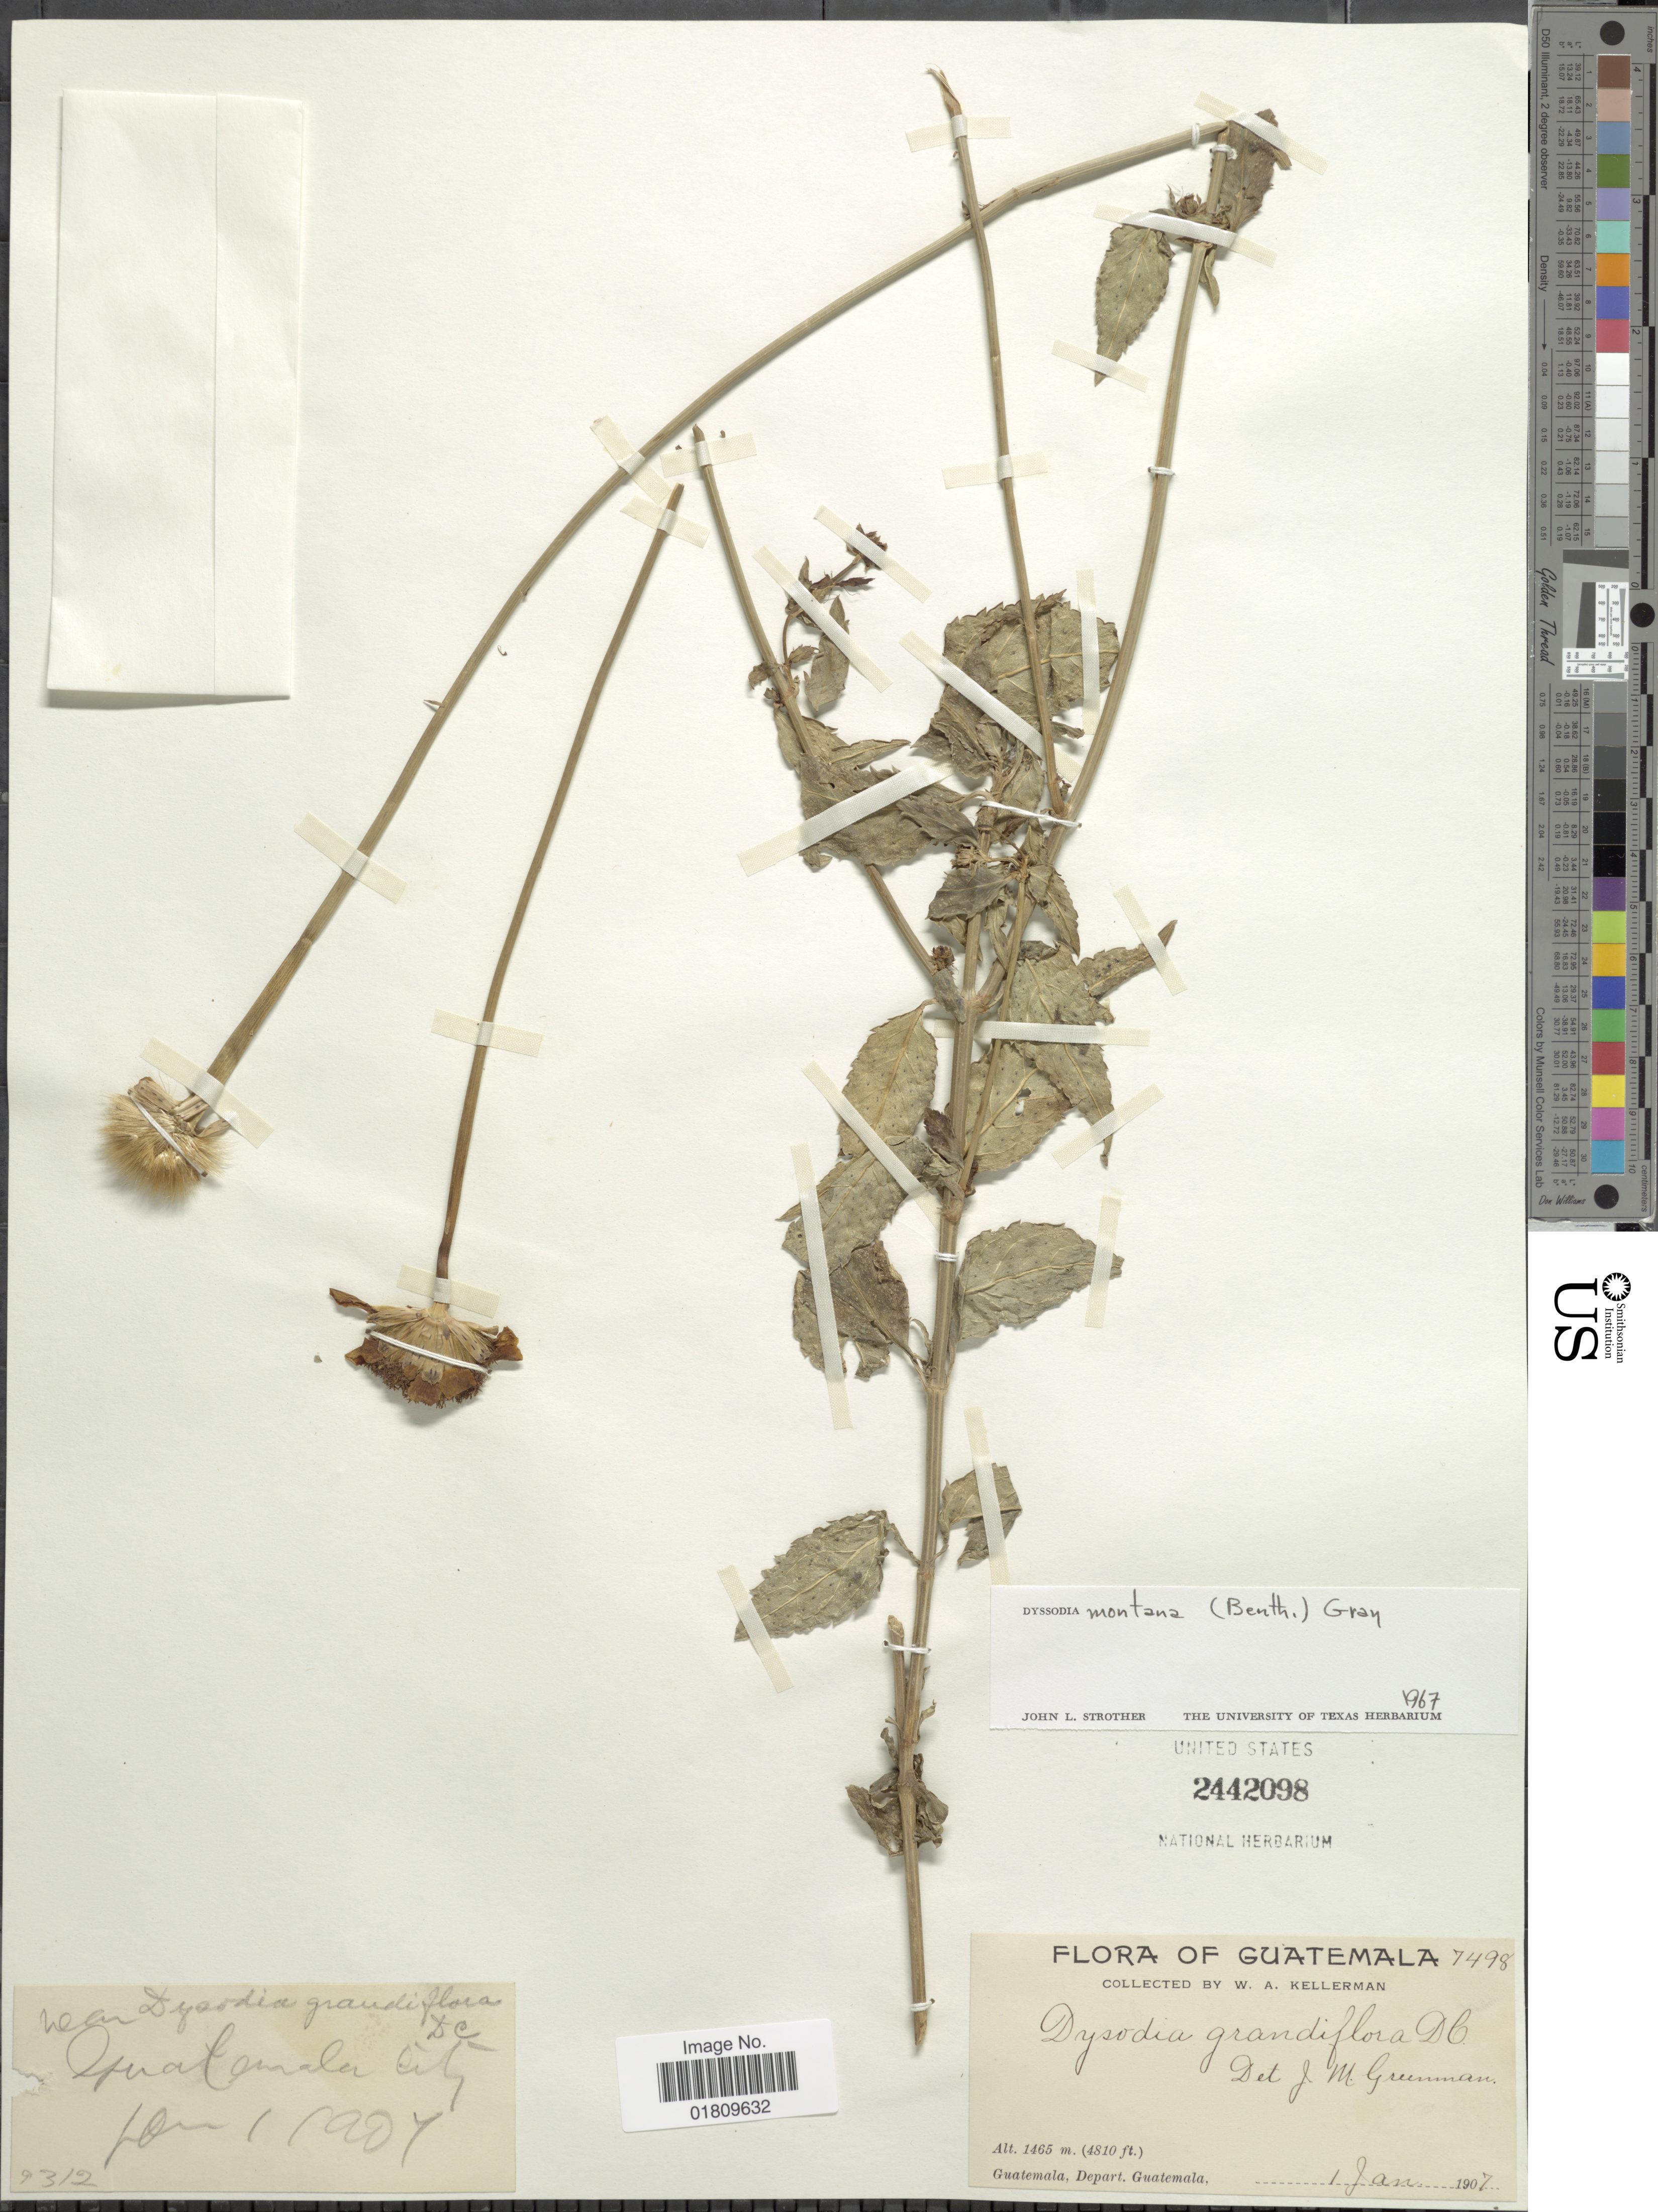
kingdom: Plantae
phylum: Tracheophyta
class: Magnoliopsida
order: Asterales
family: Asteraceae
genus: Dyssodia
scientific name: Dyssodia montana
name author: (Benth.) A. Gray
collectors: W. Kellerman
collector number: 7498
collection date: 1907-01-01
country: Guatemala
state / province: Guatemala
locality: Near Guatemala City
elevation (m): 1465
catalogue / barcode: US 2442098